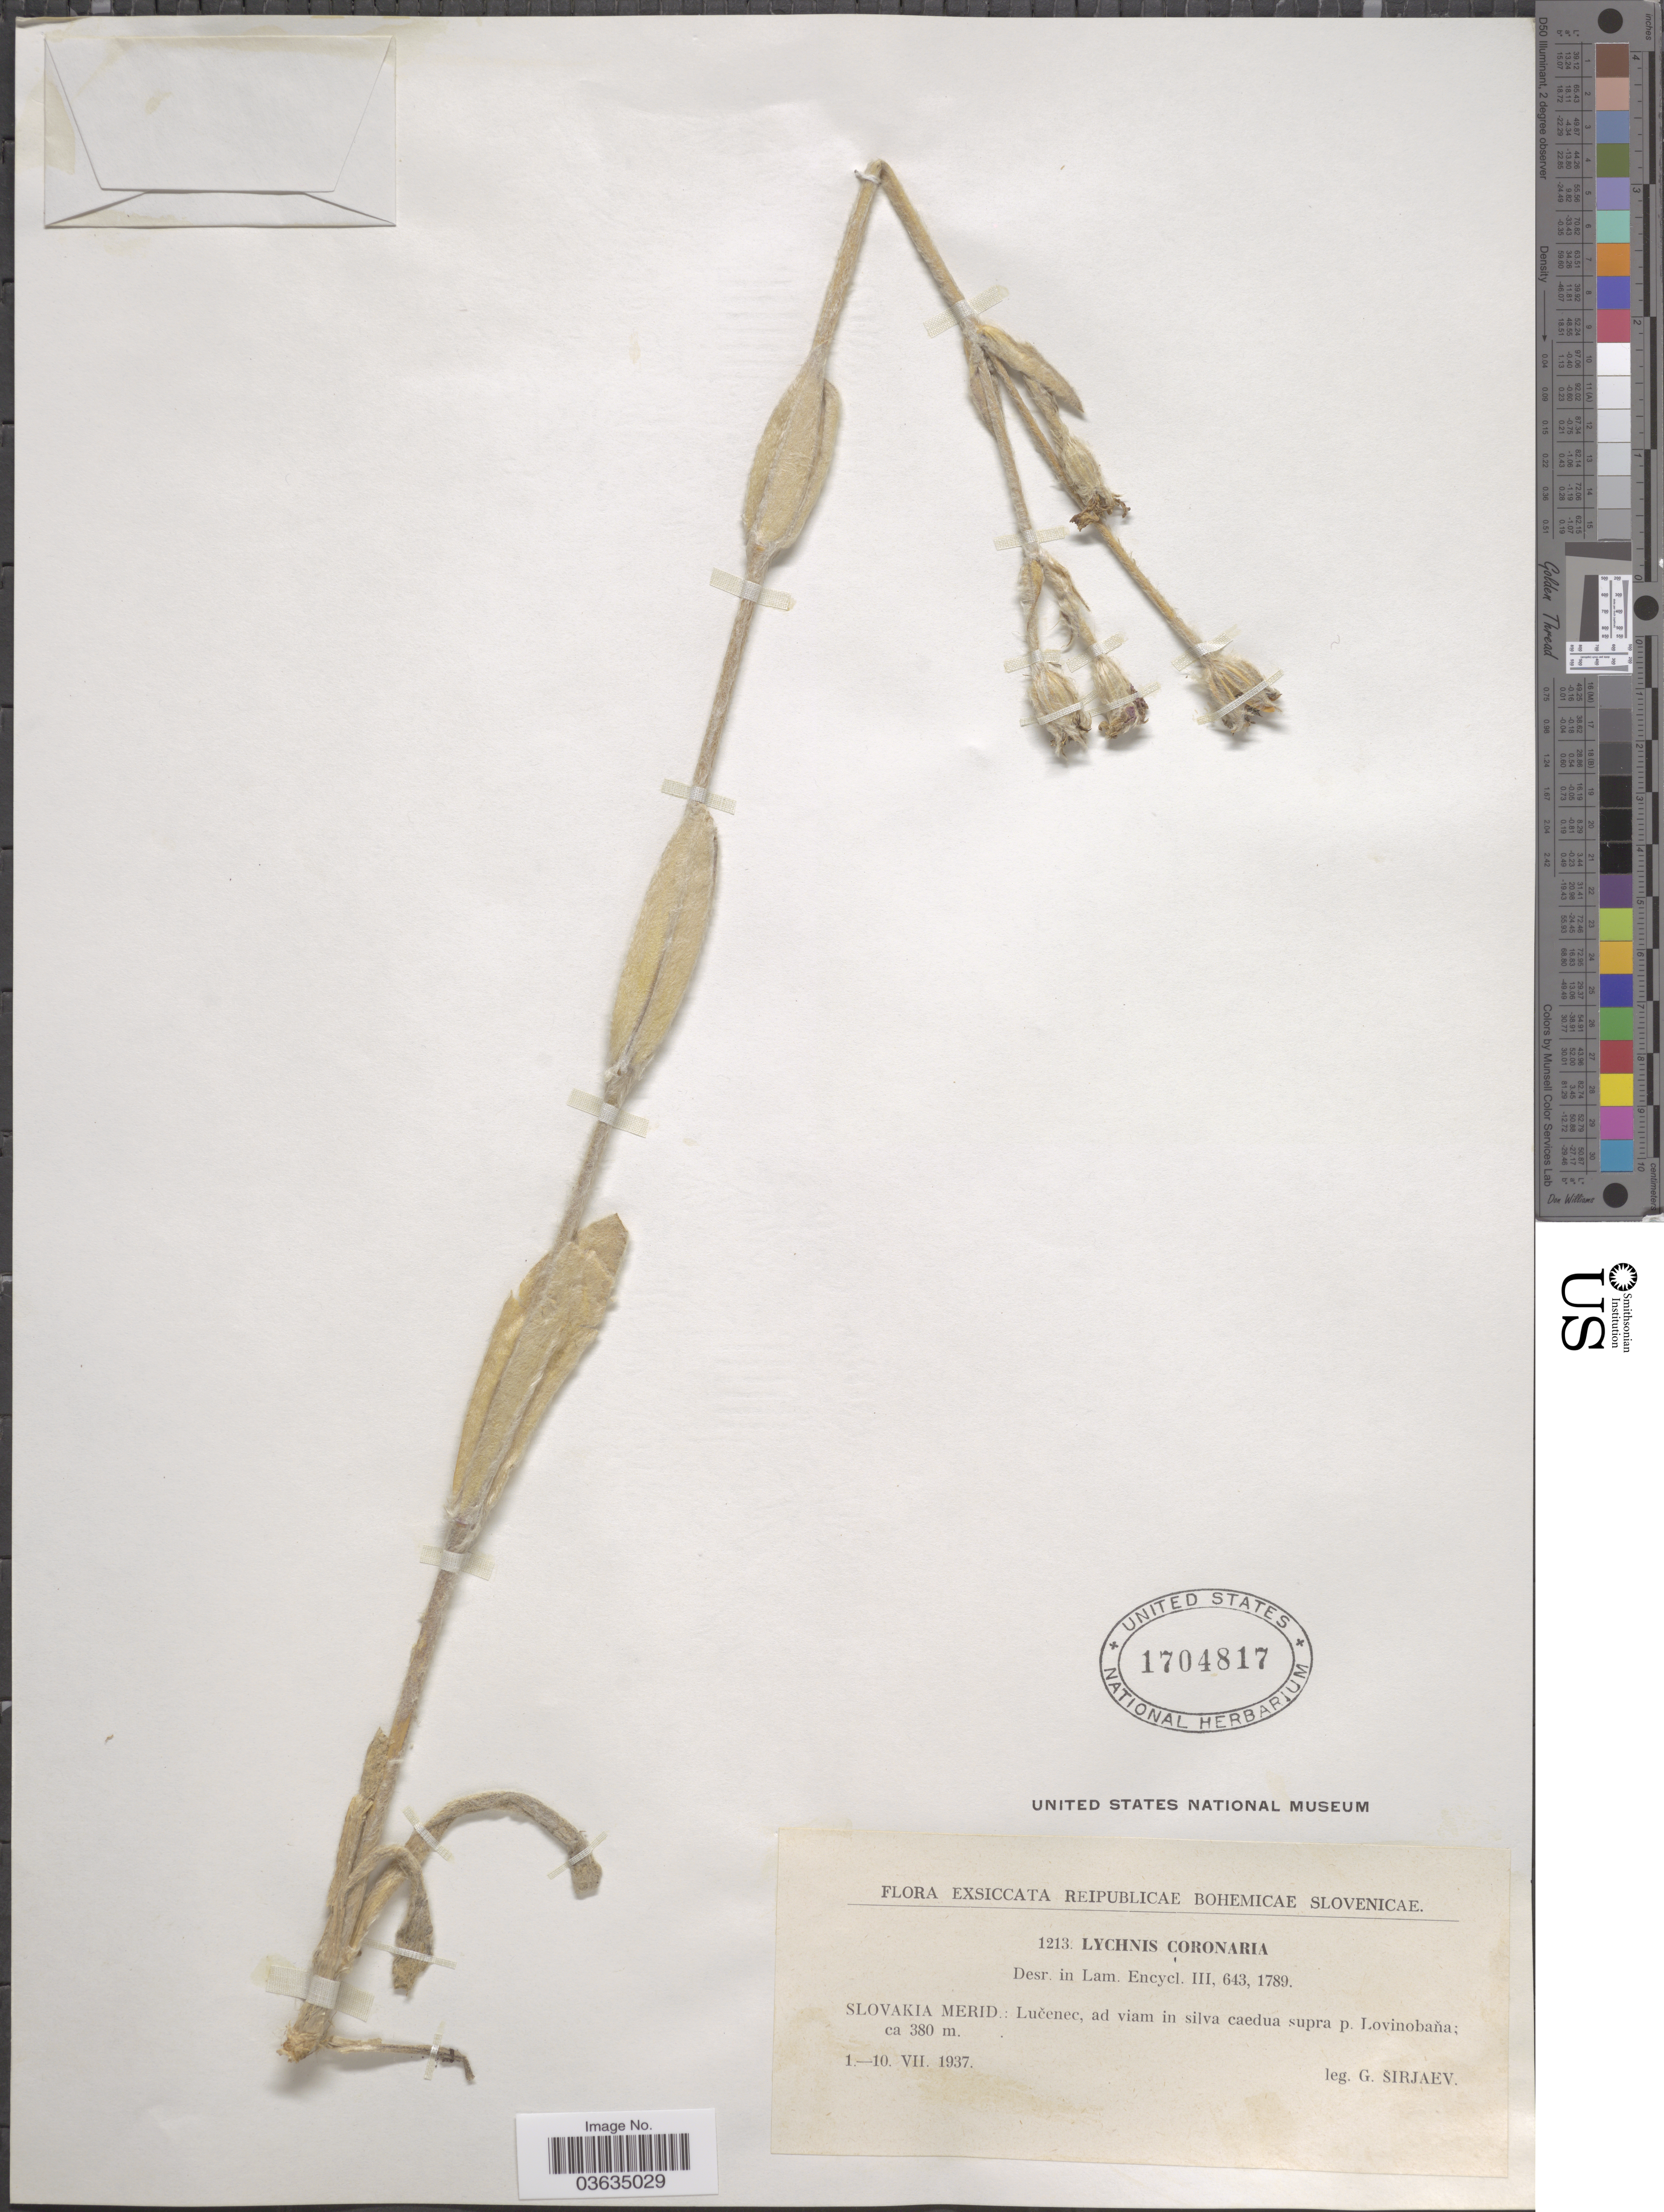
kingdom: Plantae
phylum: Tracheophyta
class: Magnoliopsida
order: Caryophyllales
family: Caryophyllaceae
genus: Silene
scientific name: Silene coronaria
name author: (L.) Clairv.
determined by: Strong, Mark T., (BOT), Smithsonian Institution - National Museum of Natural History (UNITED STATES)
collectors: G. Sirjaev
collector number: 1213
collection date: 1937-07-01/1937-07-10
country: Slovakia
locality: Slovakia Merid.: Lucenec, ad viam in silva caedua supra p. Lovinobana.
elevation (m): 380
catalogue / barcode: US 1704817